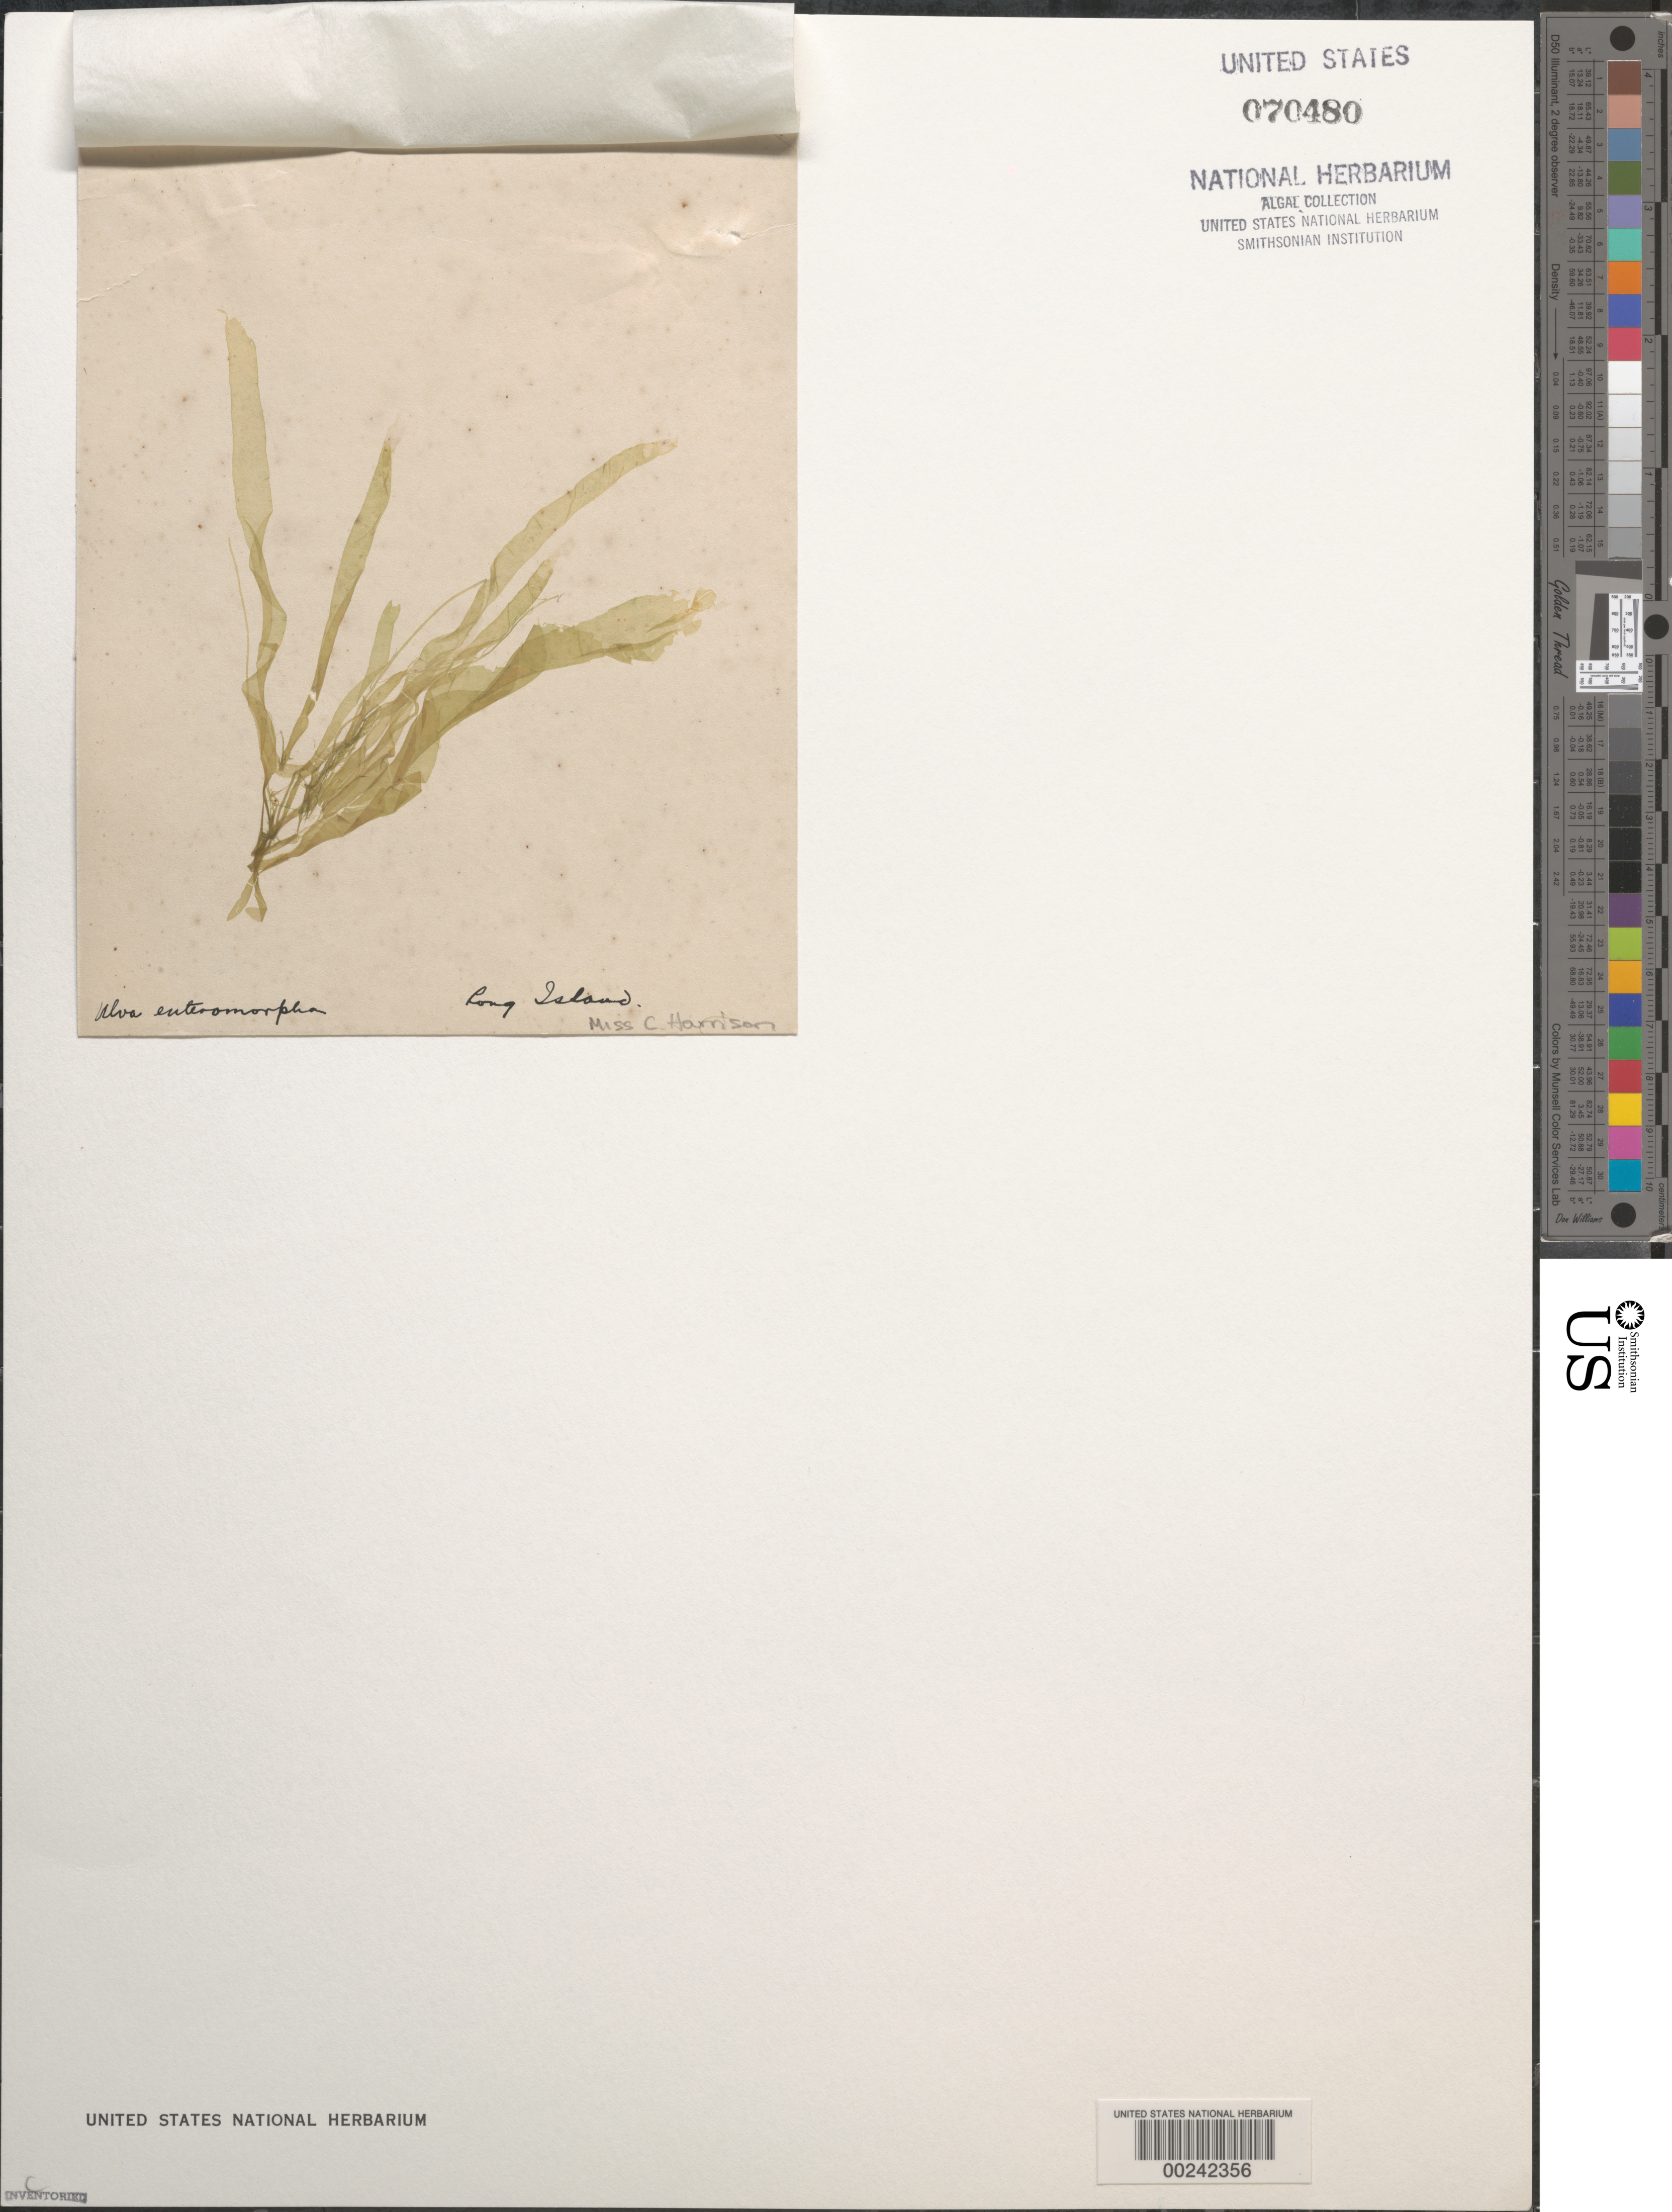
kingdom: Plantae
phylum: Chlorophyta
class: Ulvophyceae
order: Ulvales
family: Ulvaceae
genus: Ulva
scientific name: Ulva enteromorpha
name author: Le Jol.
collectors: C. Harrison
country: United States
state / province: New York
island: Long Island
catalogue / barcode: US 70480